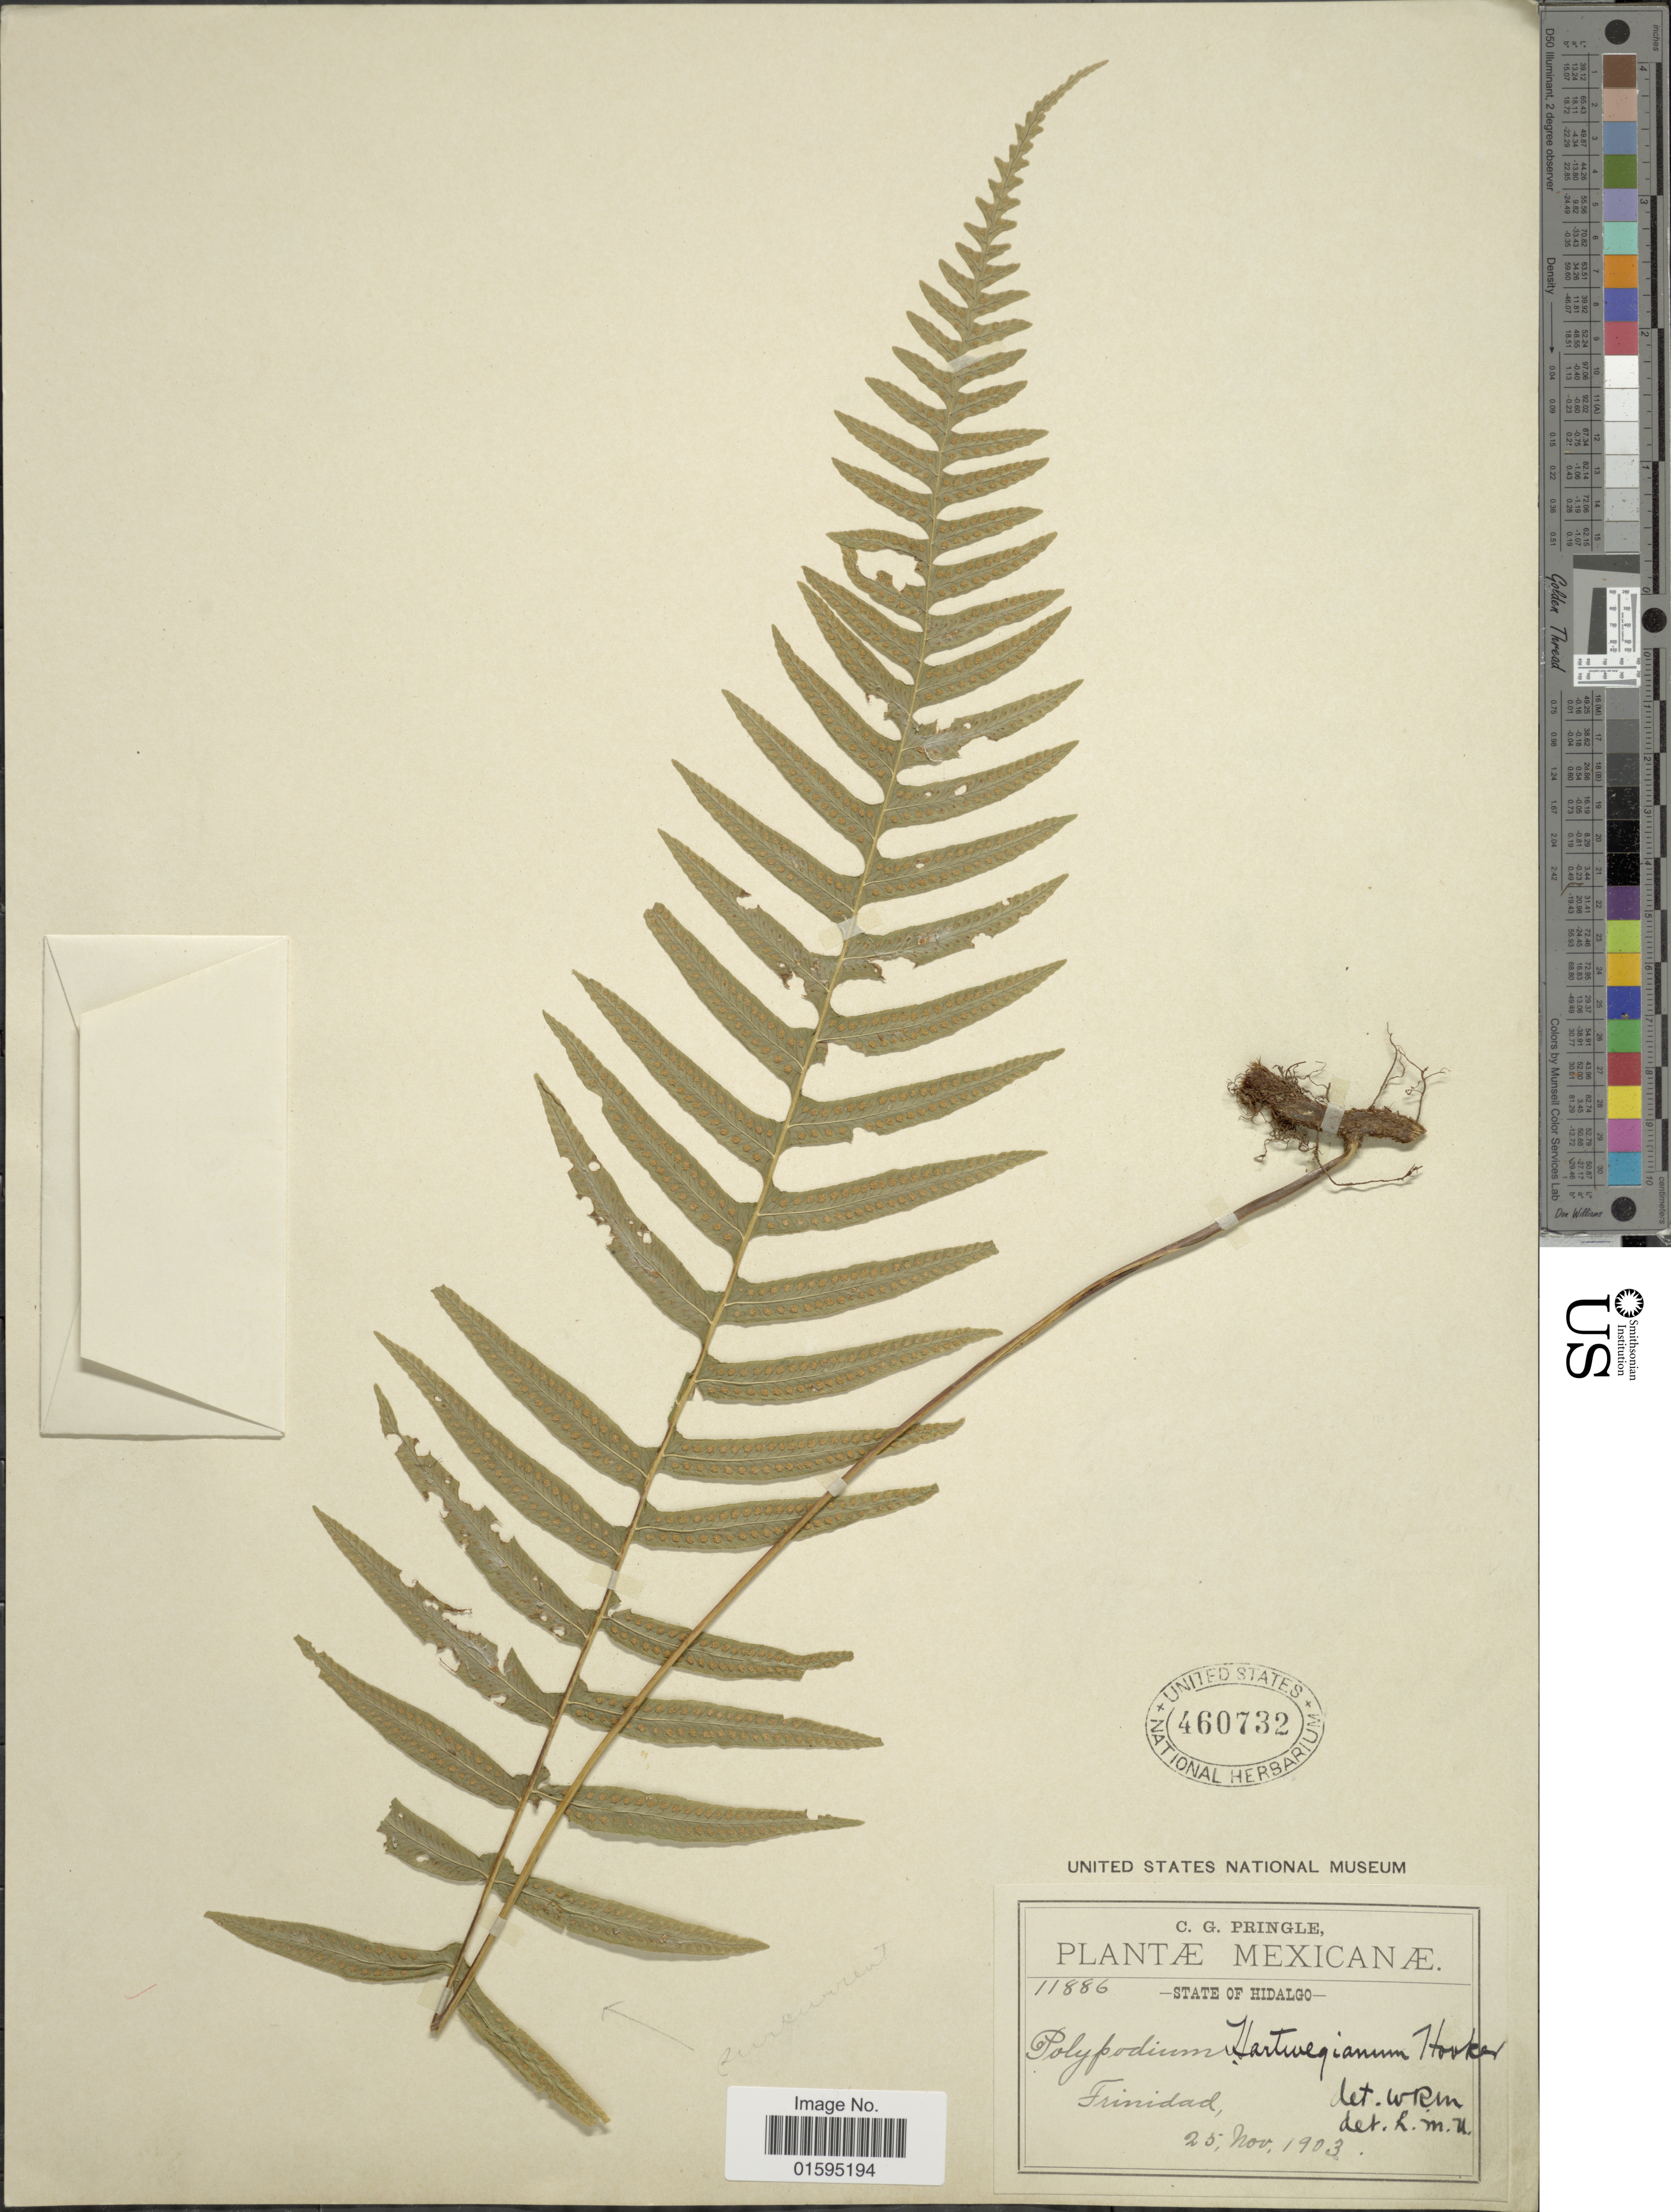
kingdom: Plantae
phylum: Tracheophyta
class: Polypodiopsida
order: Polypodiales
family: Polypodiaceae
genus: Polypodium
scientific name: Polypodium hartwegianum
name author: Hook.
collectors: C. G. Pringle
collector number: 11886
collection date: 1903-11-25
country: Mexico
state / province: Hidalgo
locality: Trinidad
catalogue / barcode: US 460732